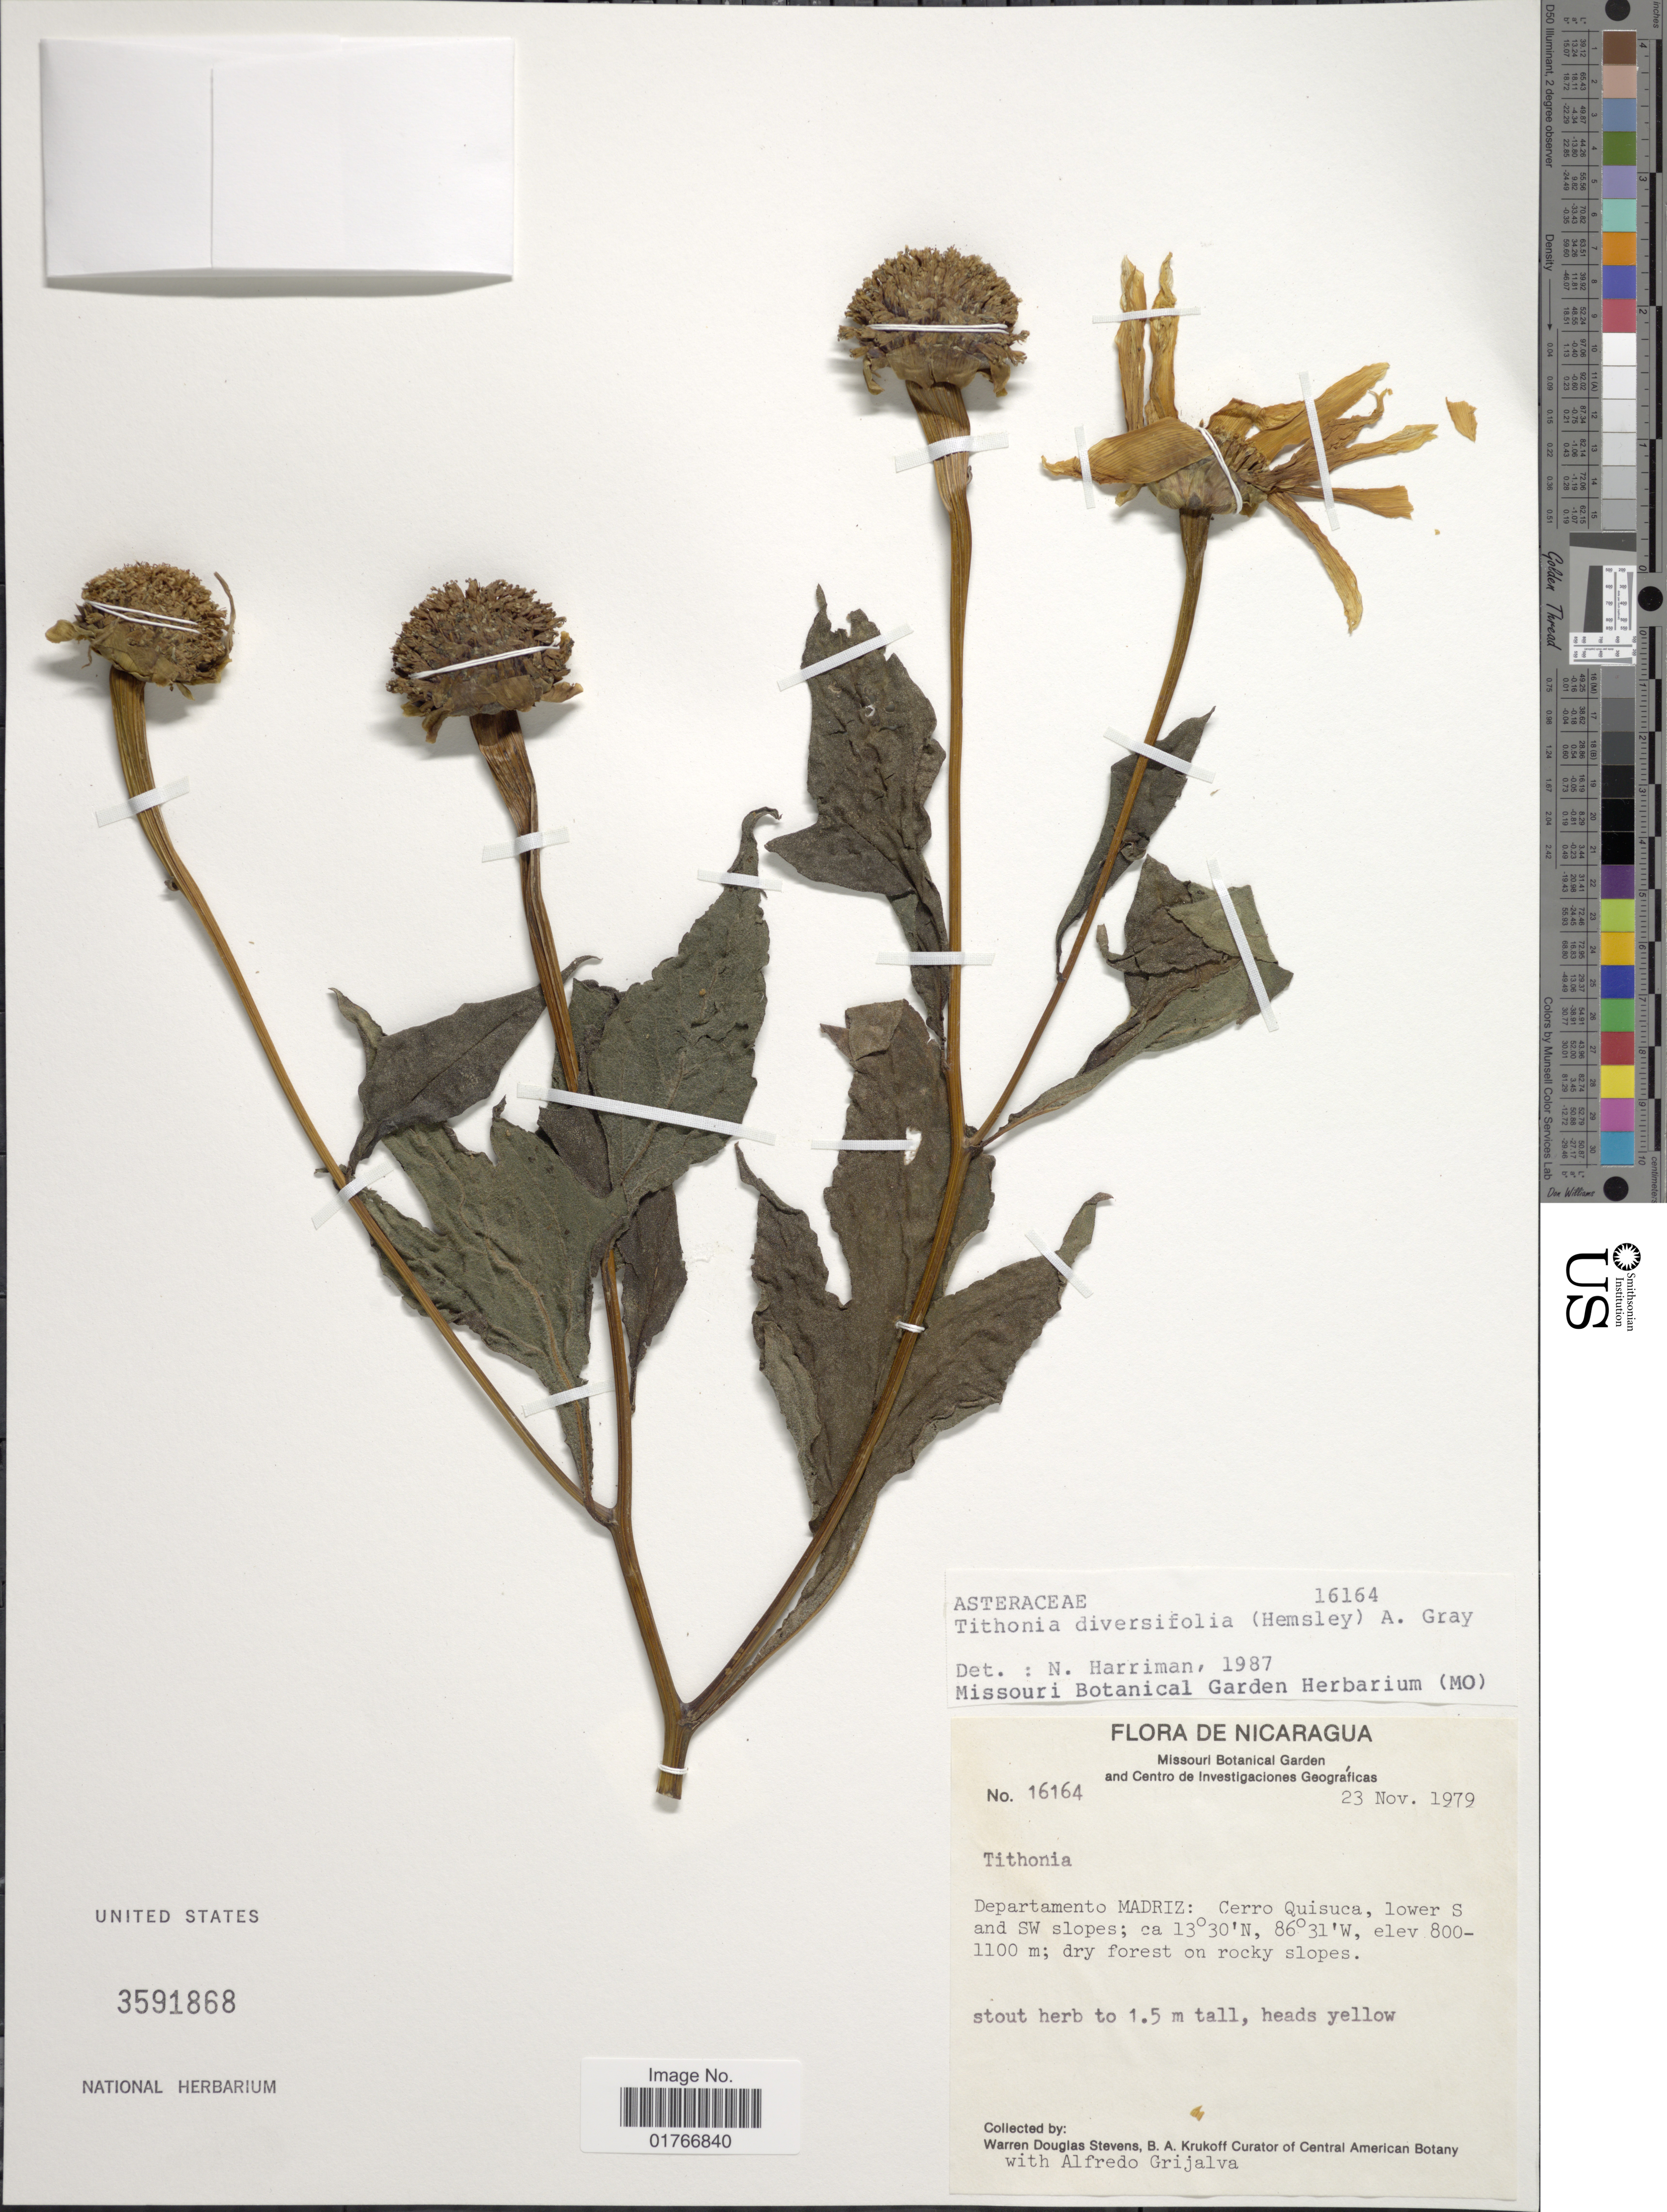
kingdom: Plantae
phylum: Tracheophyta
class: Magnoliopsida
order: Asterales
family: Asteraceae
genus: Tithonia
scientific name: Tithonia diversifolia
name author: (Hemsl.) A. Gray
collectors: W. D. Stevens & A. Grijalva P.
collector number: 16164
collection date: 1979-11-23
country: Nicaragua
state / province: Madriz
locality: Cerro Quisuca, lower S and SW slopes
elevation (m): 1100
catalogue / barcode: US 3591868